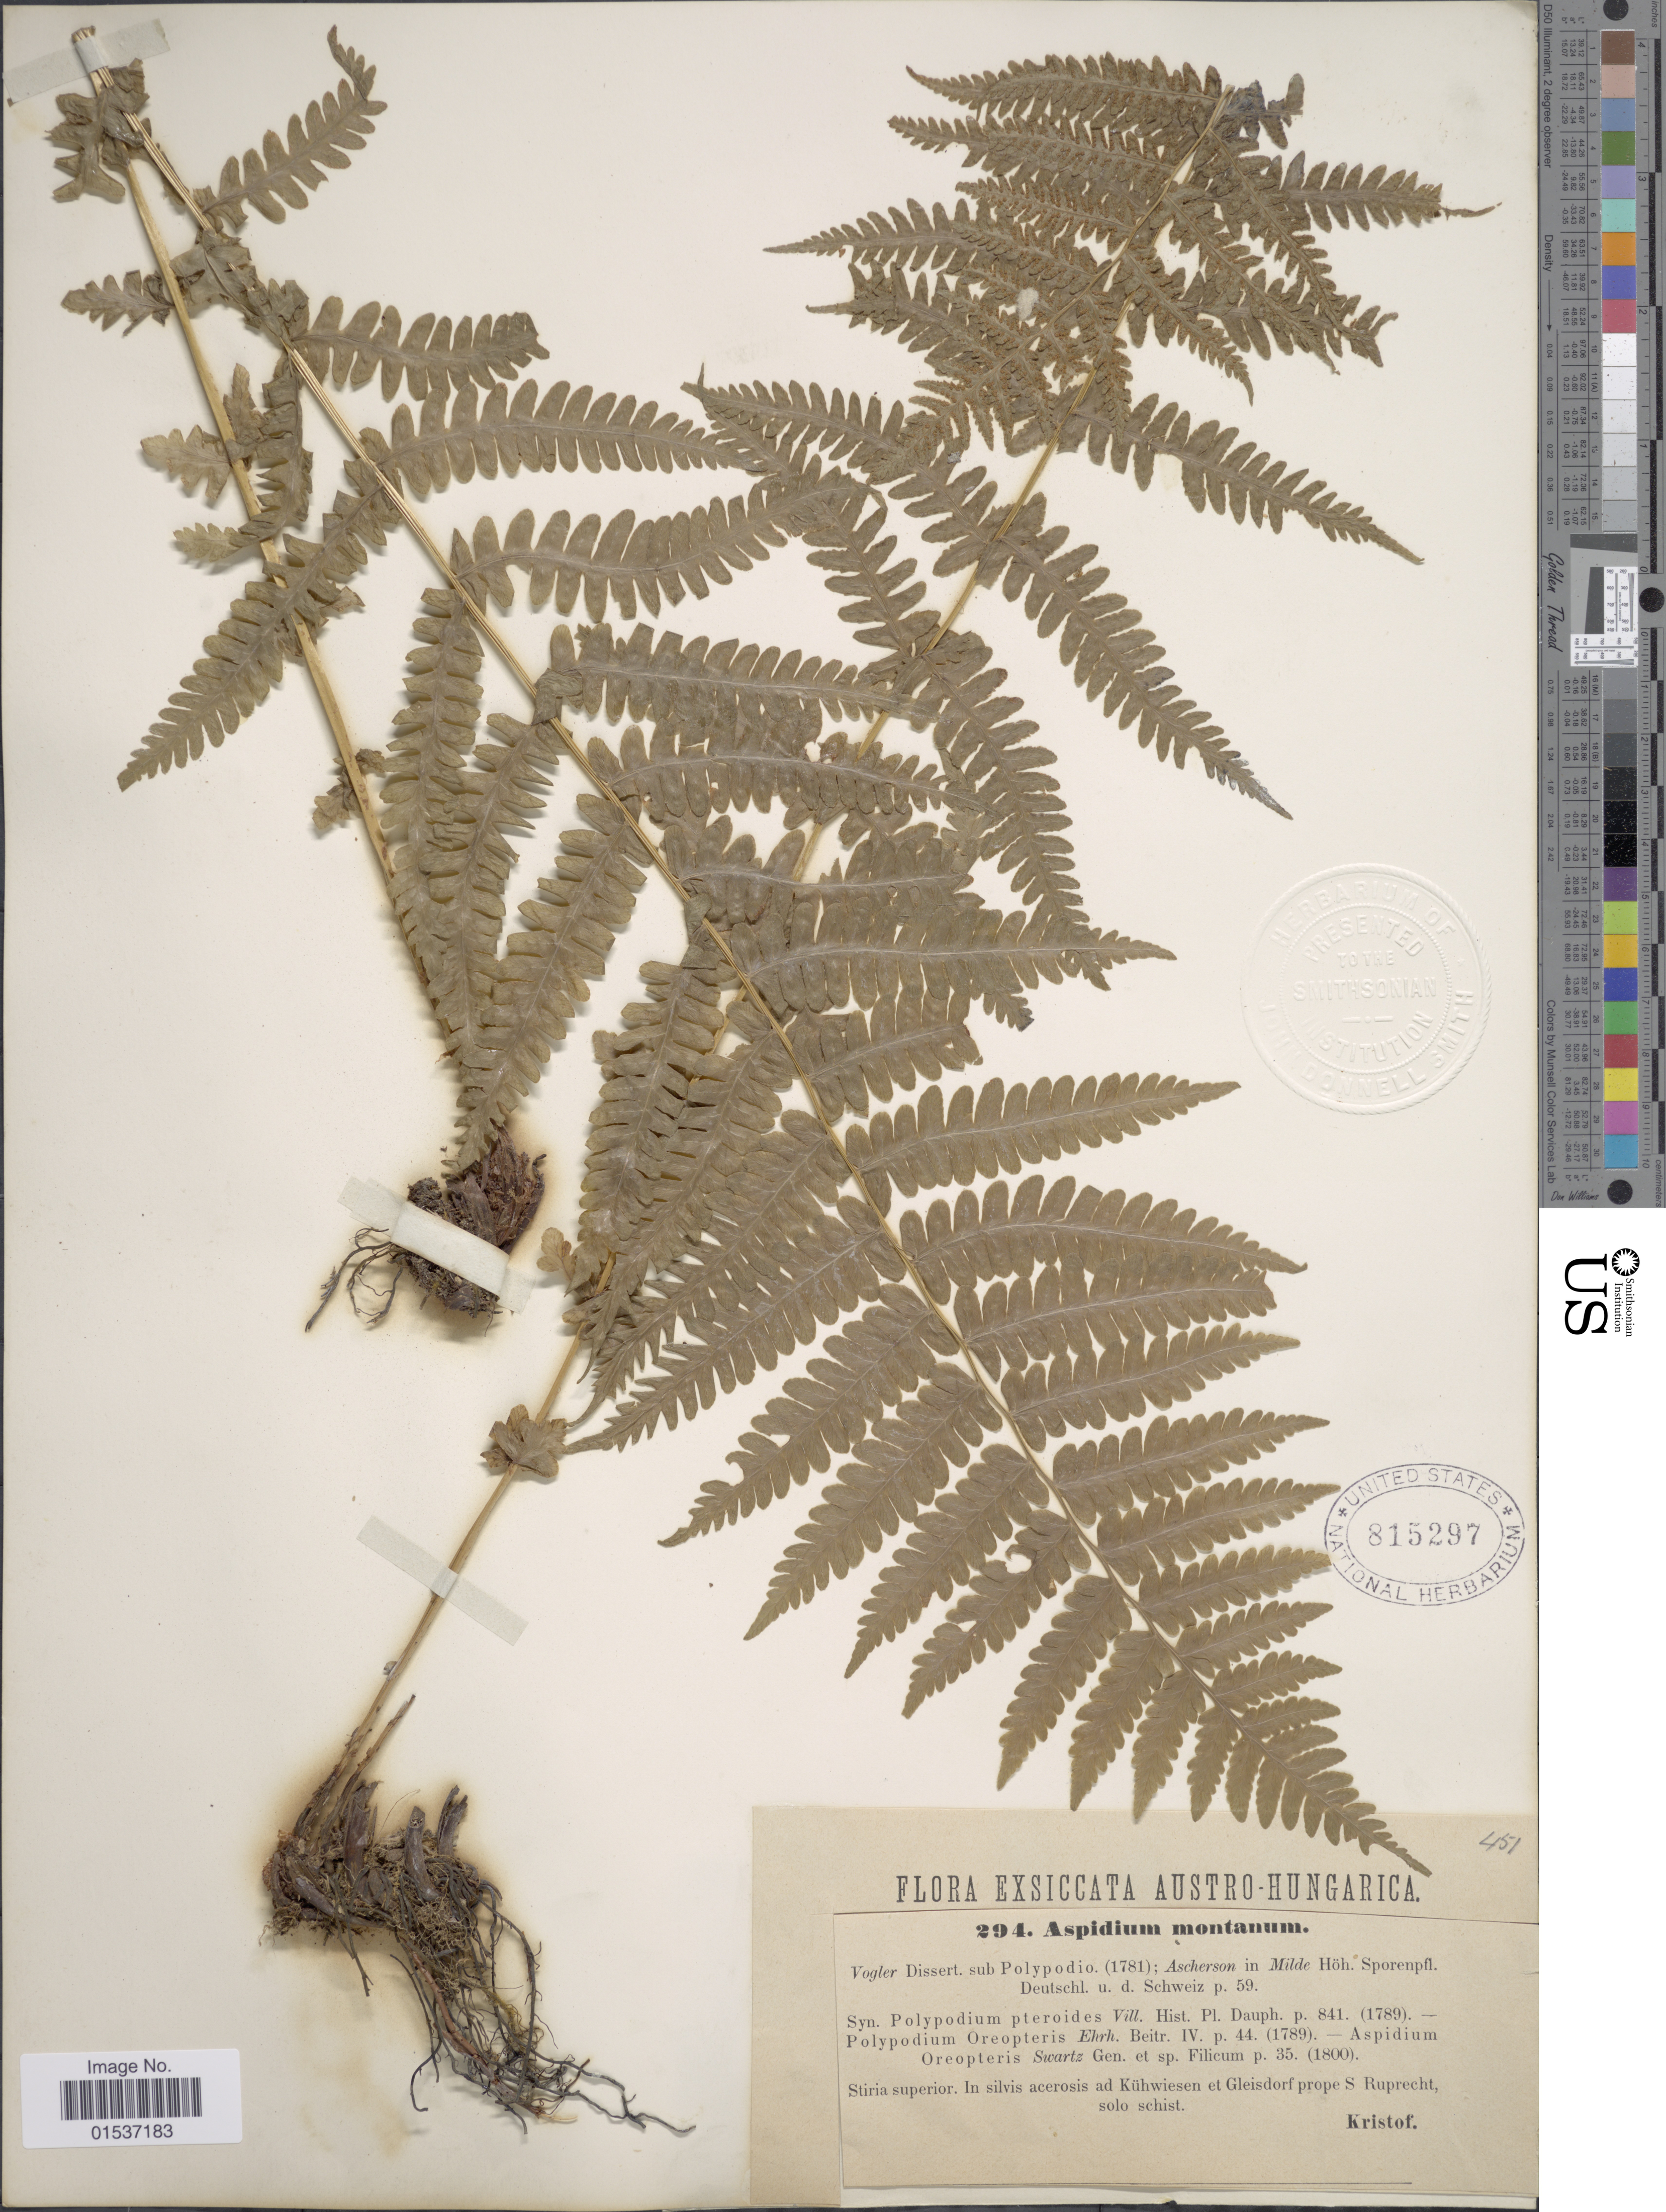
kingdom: Plantae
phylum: Tracheophyta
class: Polypodiopsida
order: Polypodiales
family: Thelypteridaceae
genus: Oreopteris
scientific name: Oreopteris limbosperma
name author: (All.) K. Iwats.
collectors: Kristof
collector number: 294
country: Germany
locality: Austro-Hungharica, Striia, In silvis acerosis ad Kuhwiesen et Gleisdorf prope S Ruprecht, solo schist.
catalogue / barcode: US 815297